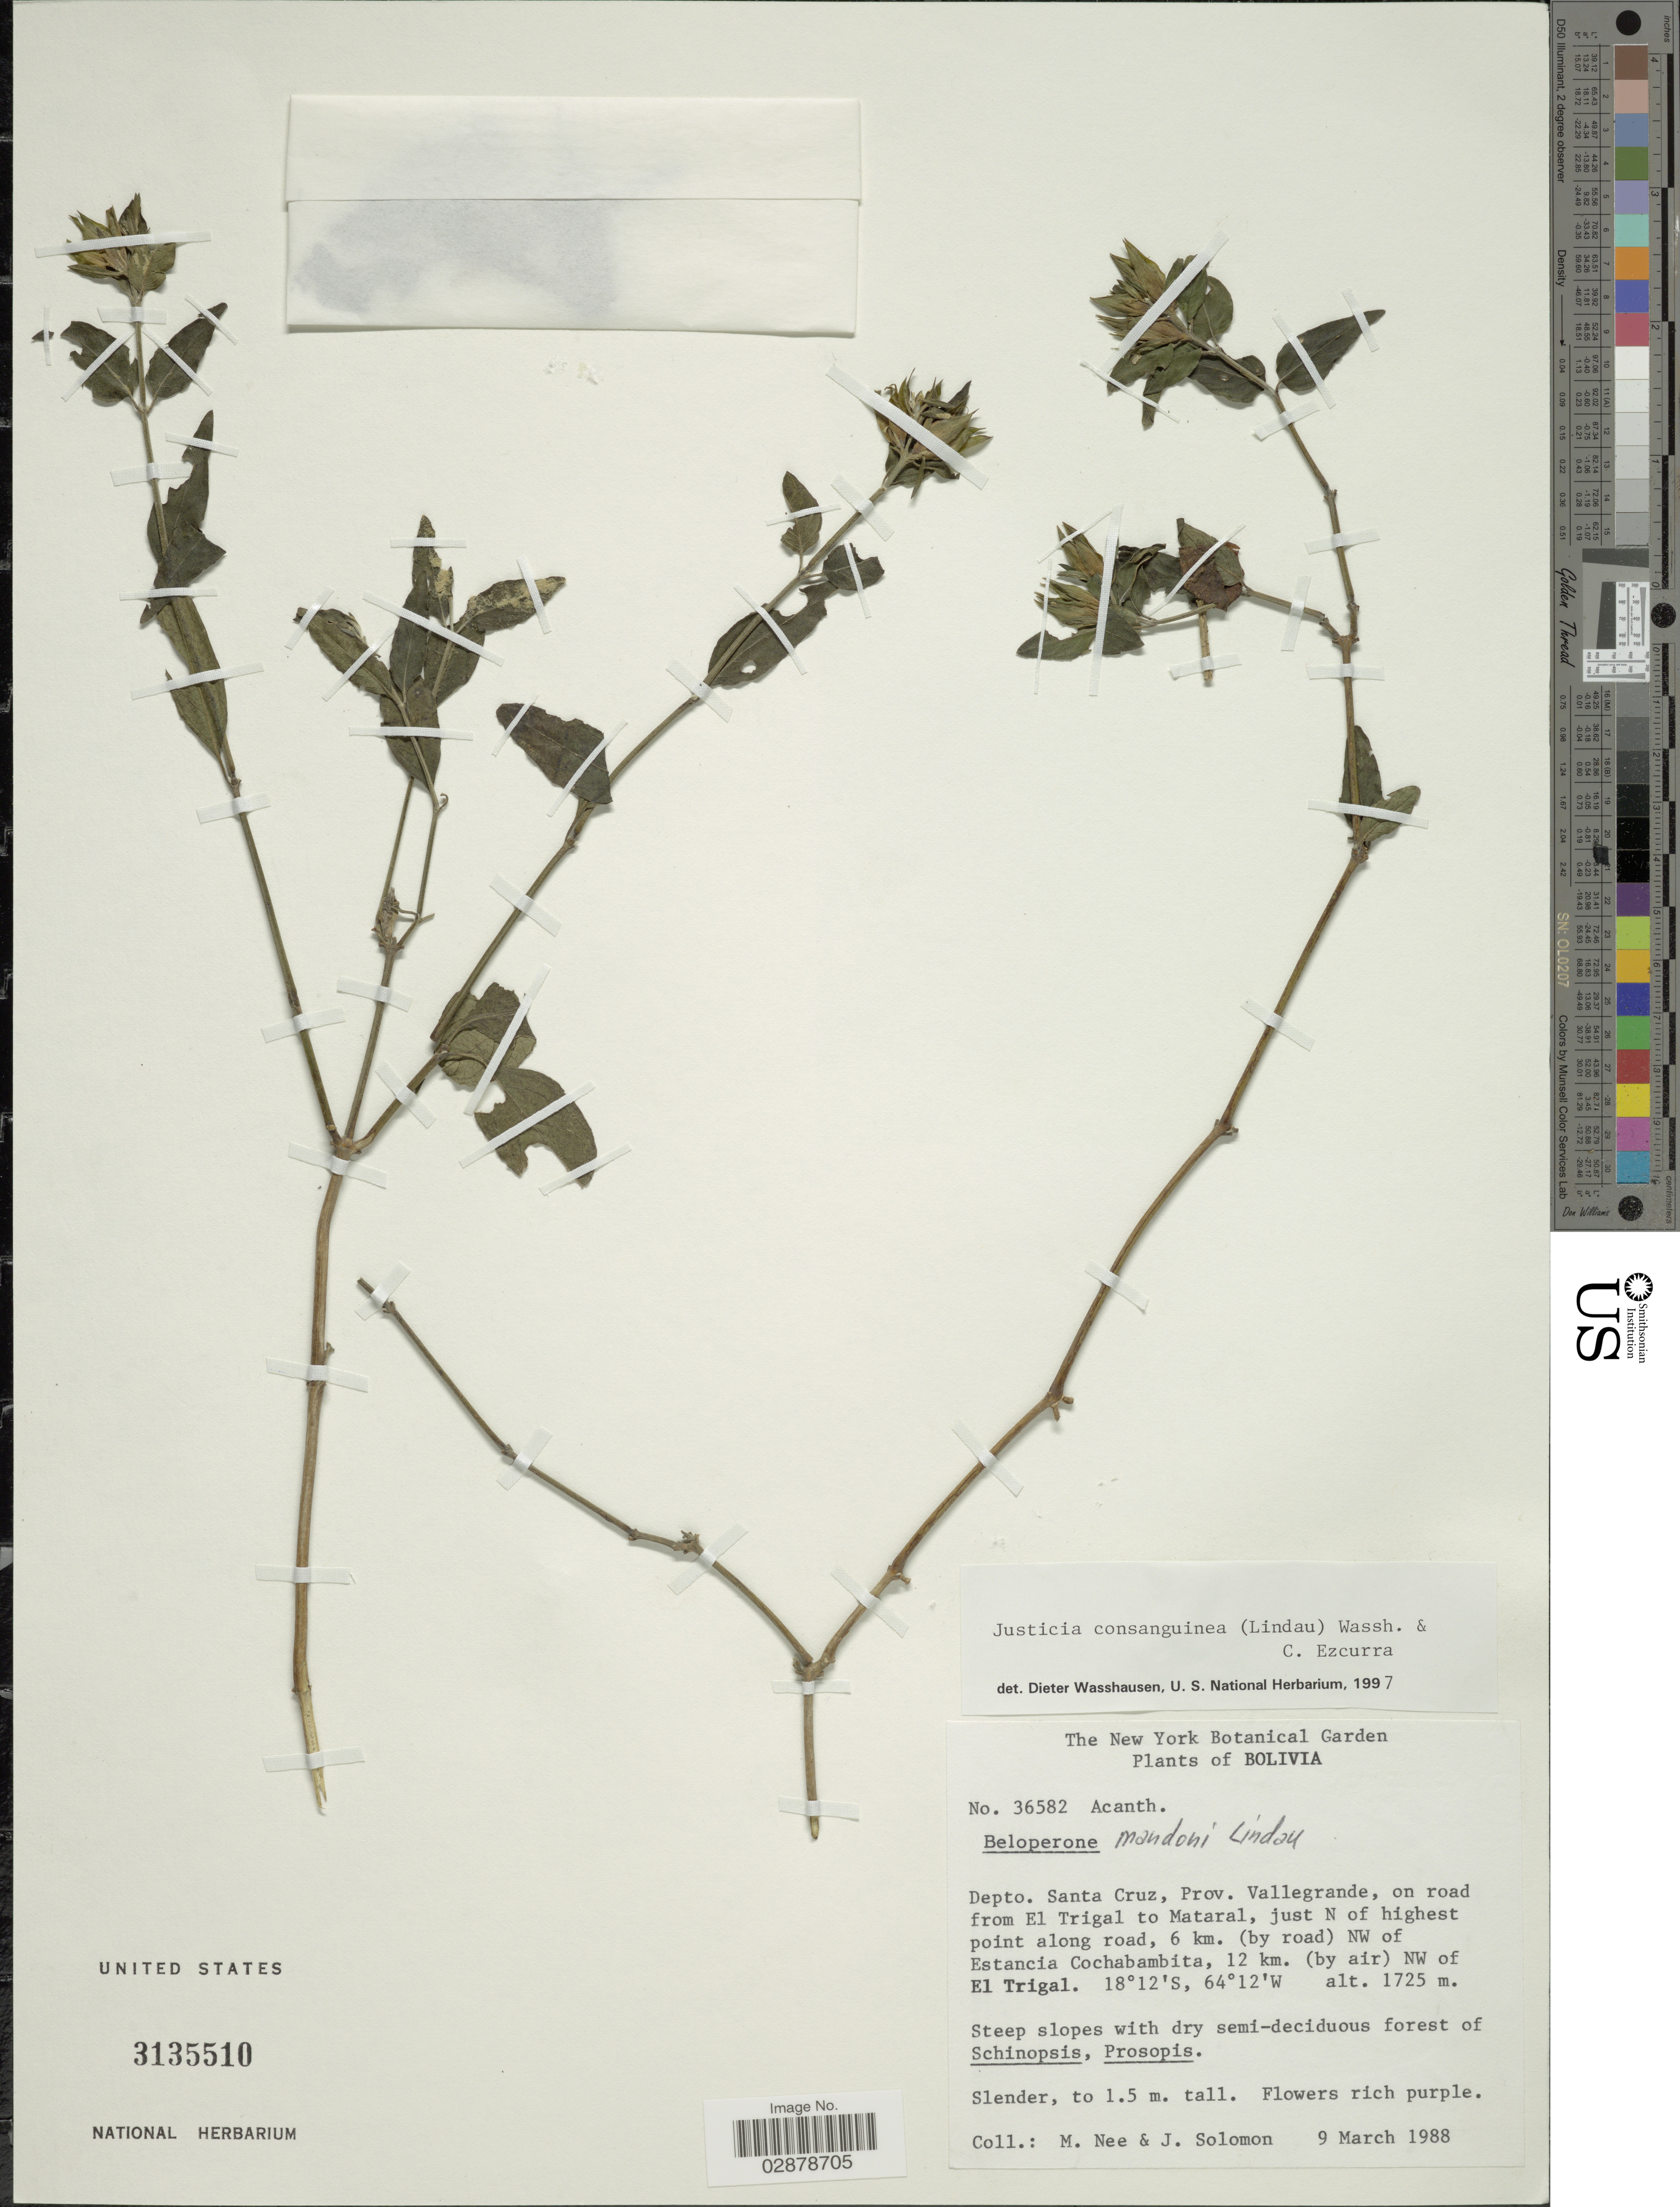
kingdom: Plantae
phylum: Tracheophyta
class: Magnoliopsida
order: Lamiales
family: Acanthaceae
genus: Justicia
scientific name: Justicia consanguinea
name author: (Lindau) Wassh. & C. Ezcurra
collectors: M. Nee & J. Solomon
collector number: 36582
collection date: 1988-03-09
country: Bolivia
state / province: Santa Cruz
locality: Depto. Santa Cruz, Prov. Vallegrande, on road from El Trigal to Mataral, just N of highest point along road, 6 km. (by road) NW of Estancia Cochabambita, 12 km. (by air) NW of El Trigal.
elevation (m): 1725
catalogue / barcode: US 3135510